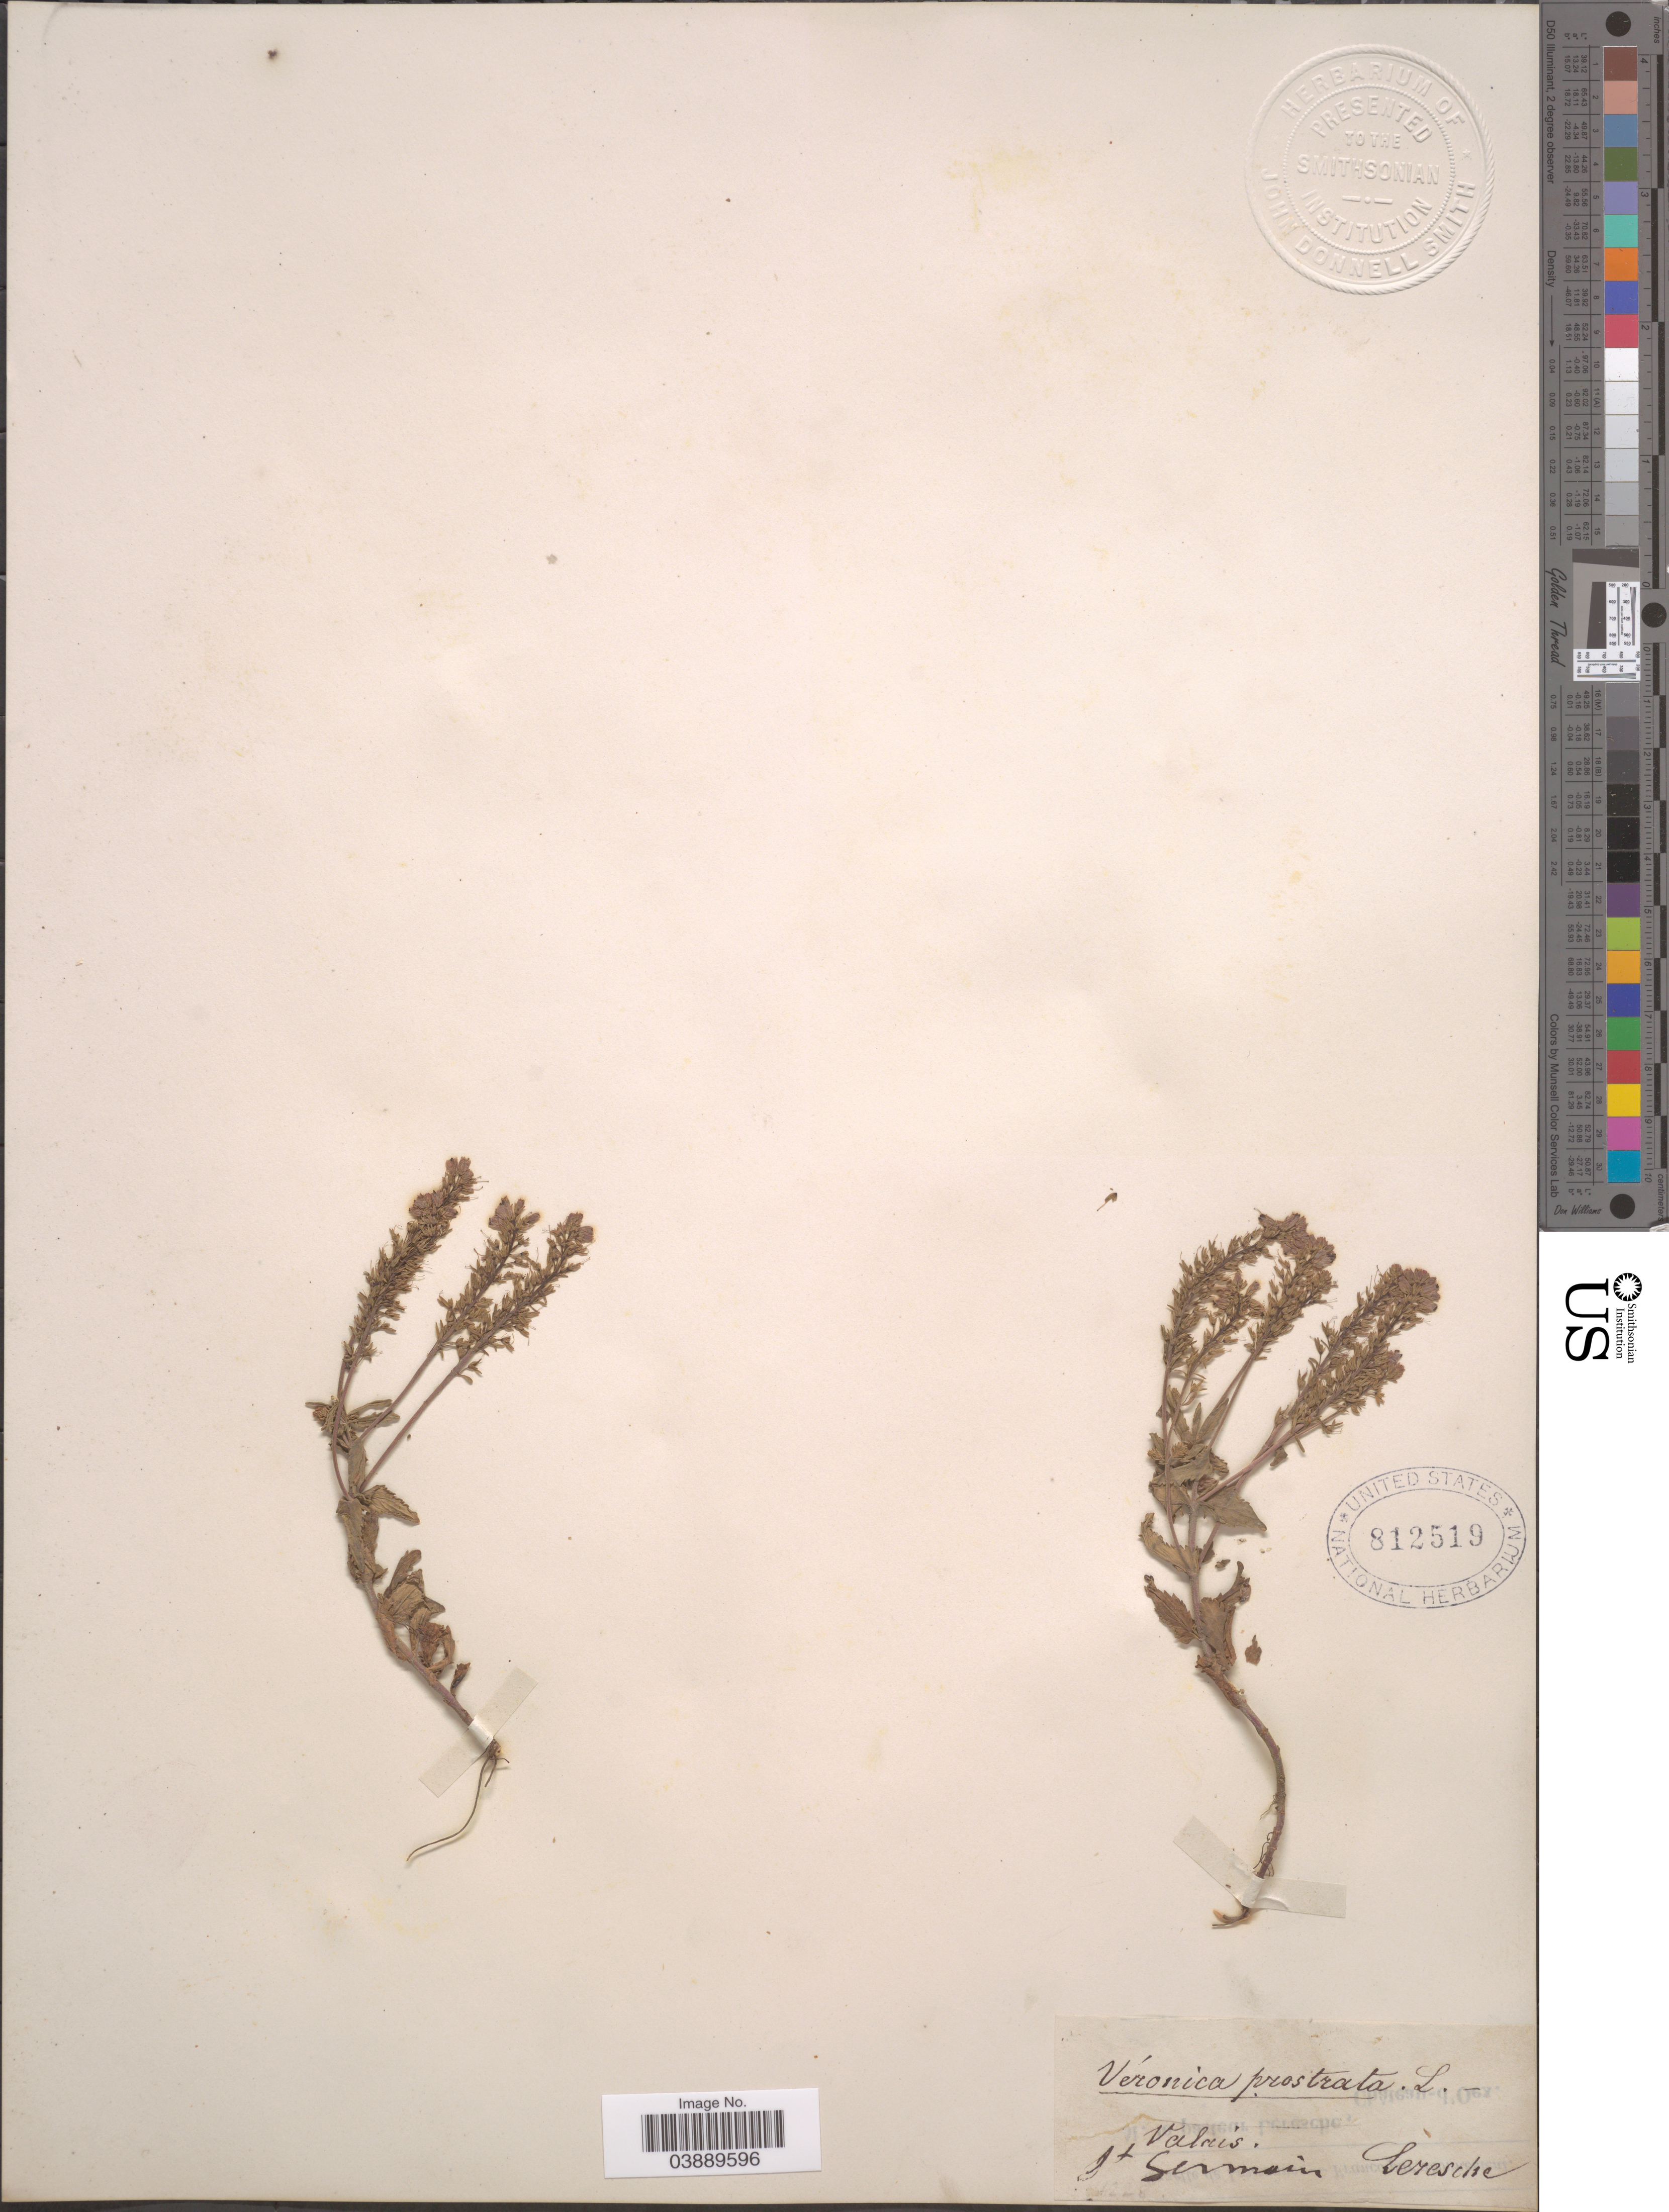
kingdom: Plantae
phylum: Tracheophyta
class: Magnoliopsida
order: Lamiales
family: Plantaginaceae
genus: Veronica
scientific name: Veronica prostrata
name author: L.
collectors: Leresche, --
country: Switzerland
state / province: Valais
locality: St. Germain.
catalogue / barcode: US 812519